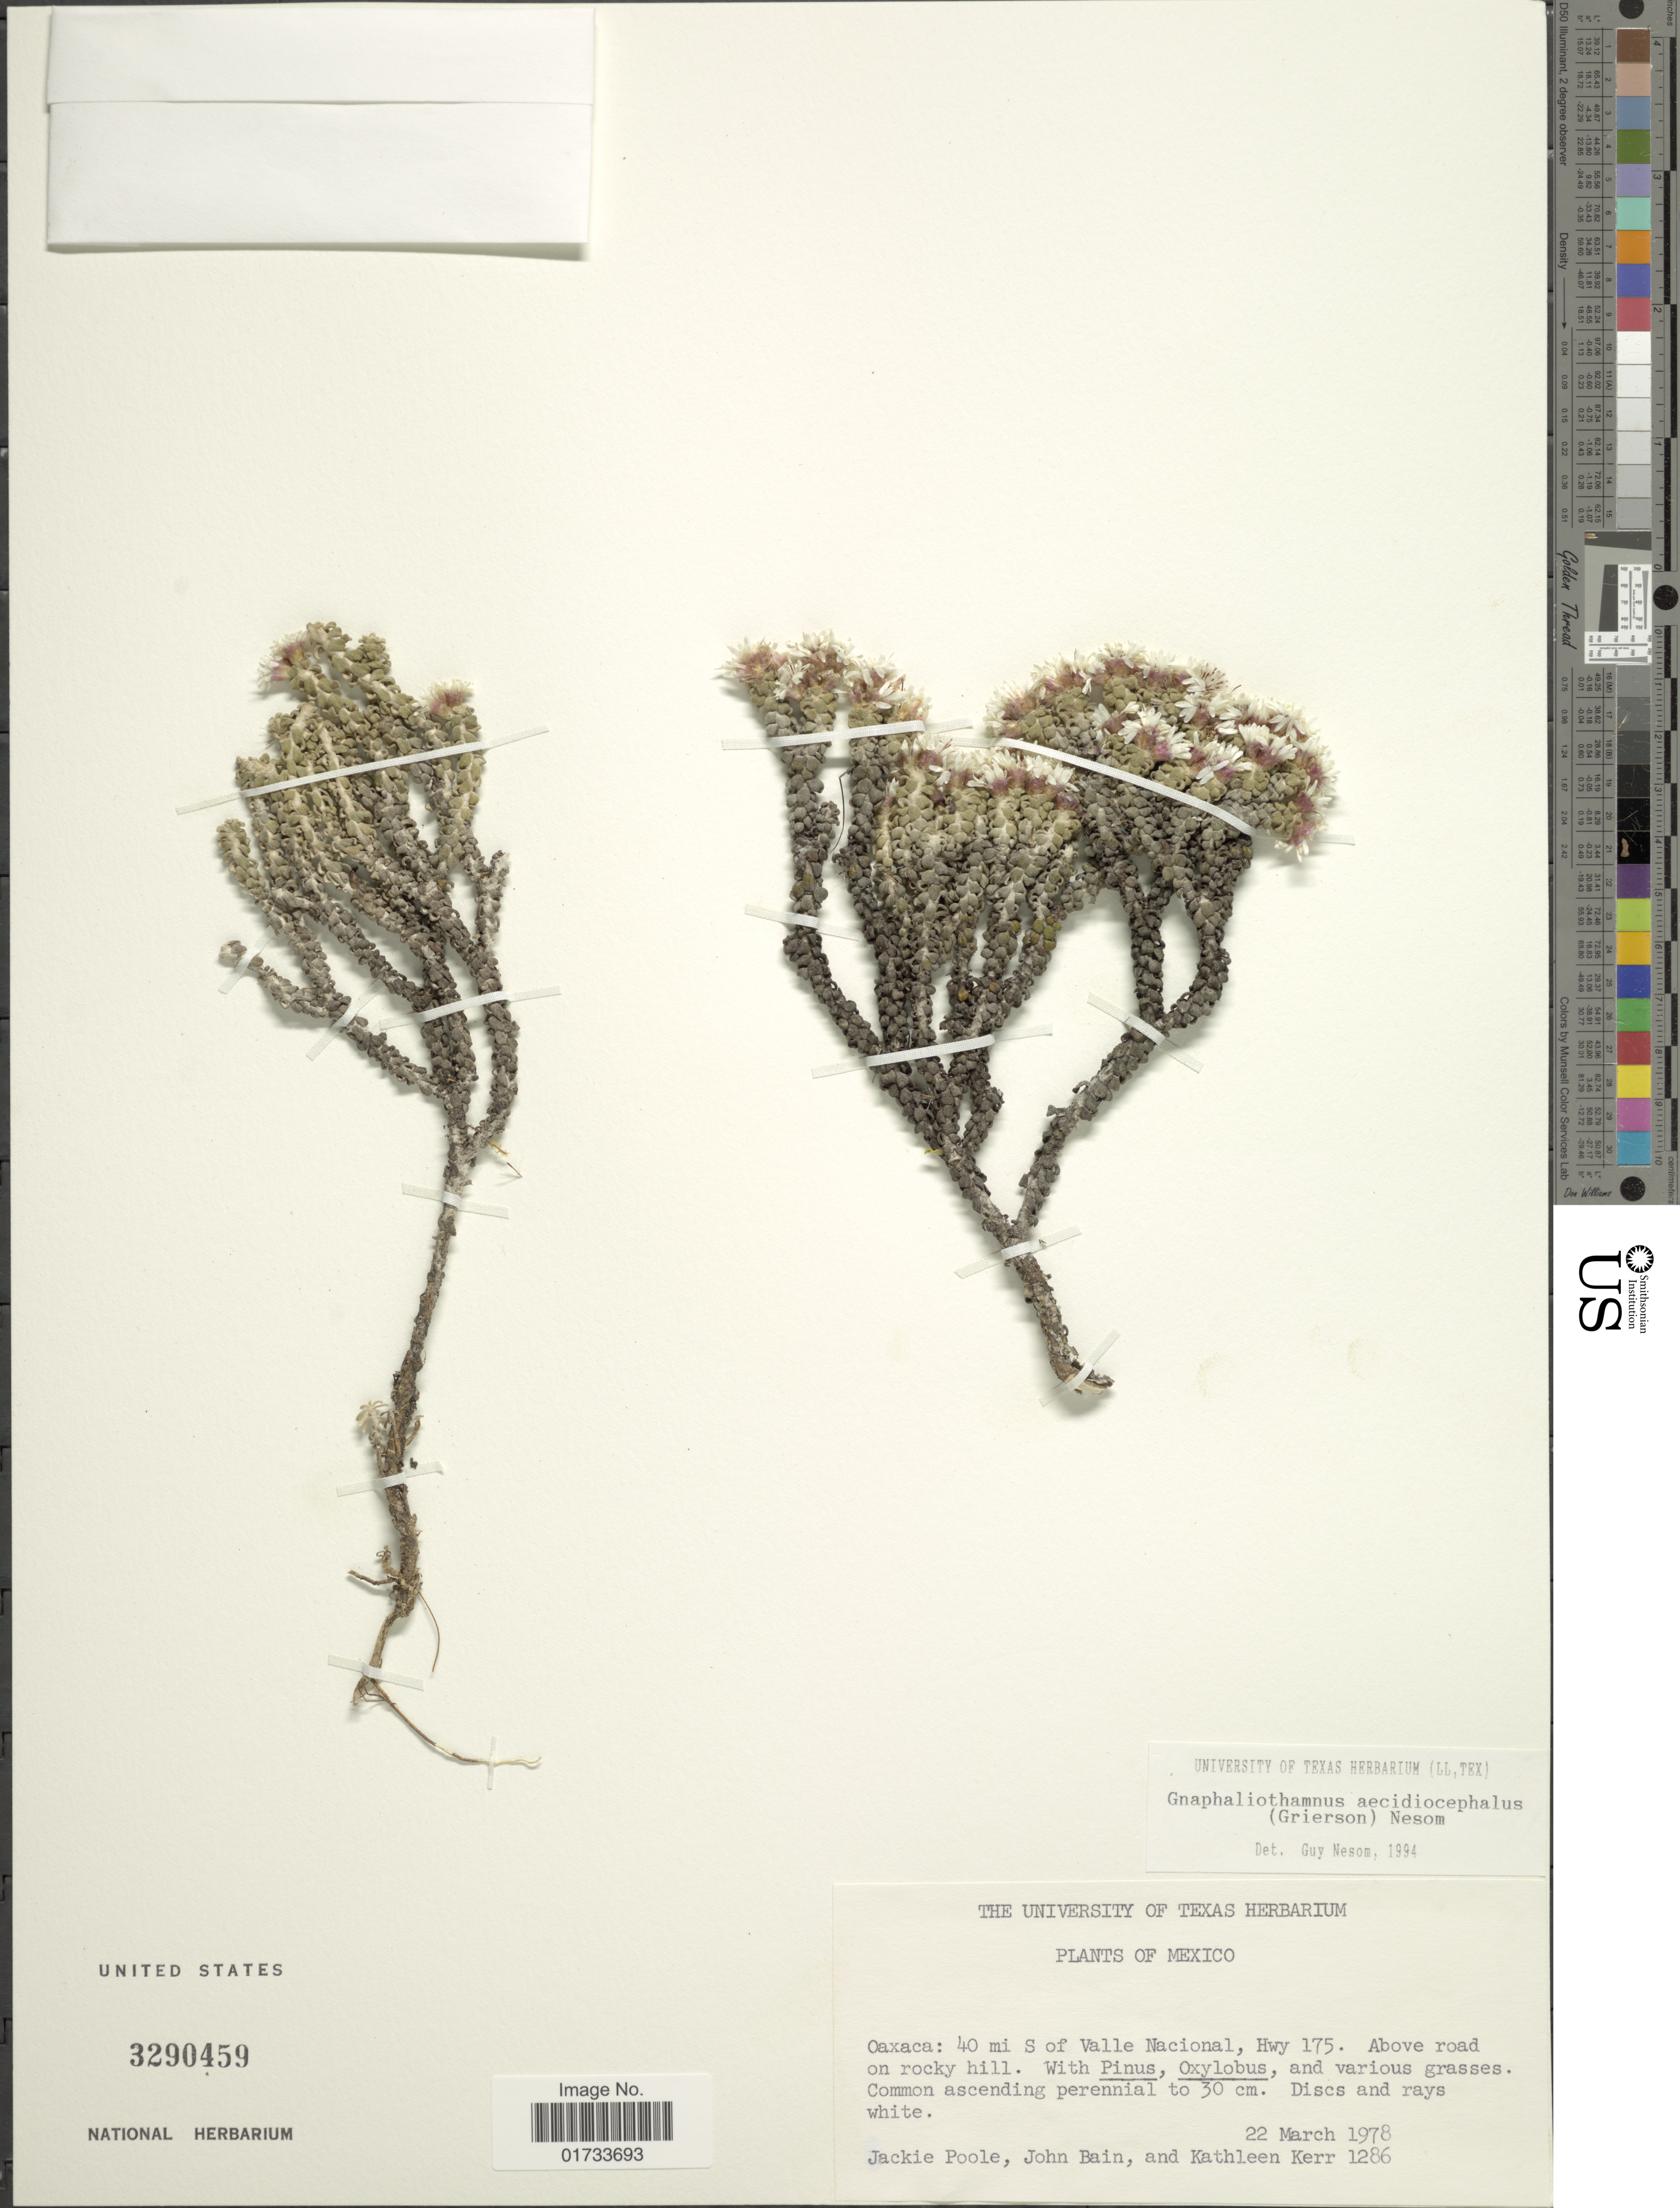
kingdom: Plantae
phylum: Tracheophyta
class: Magnoliopsida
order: Asterales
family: Asteraceae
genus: Chionolaena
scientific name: Chionolaena aecidiocephala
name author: Anderb. & S.E. Freire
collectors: J. M. Poole, J. Bain & K. Kerr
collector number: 1286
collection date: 1978-03-22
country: Mexico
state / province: Oaxaca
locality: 40 mi S of Valle Nacional, Hwy 175, above road on rocky hill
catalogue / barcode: US 3290459